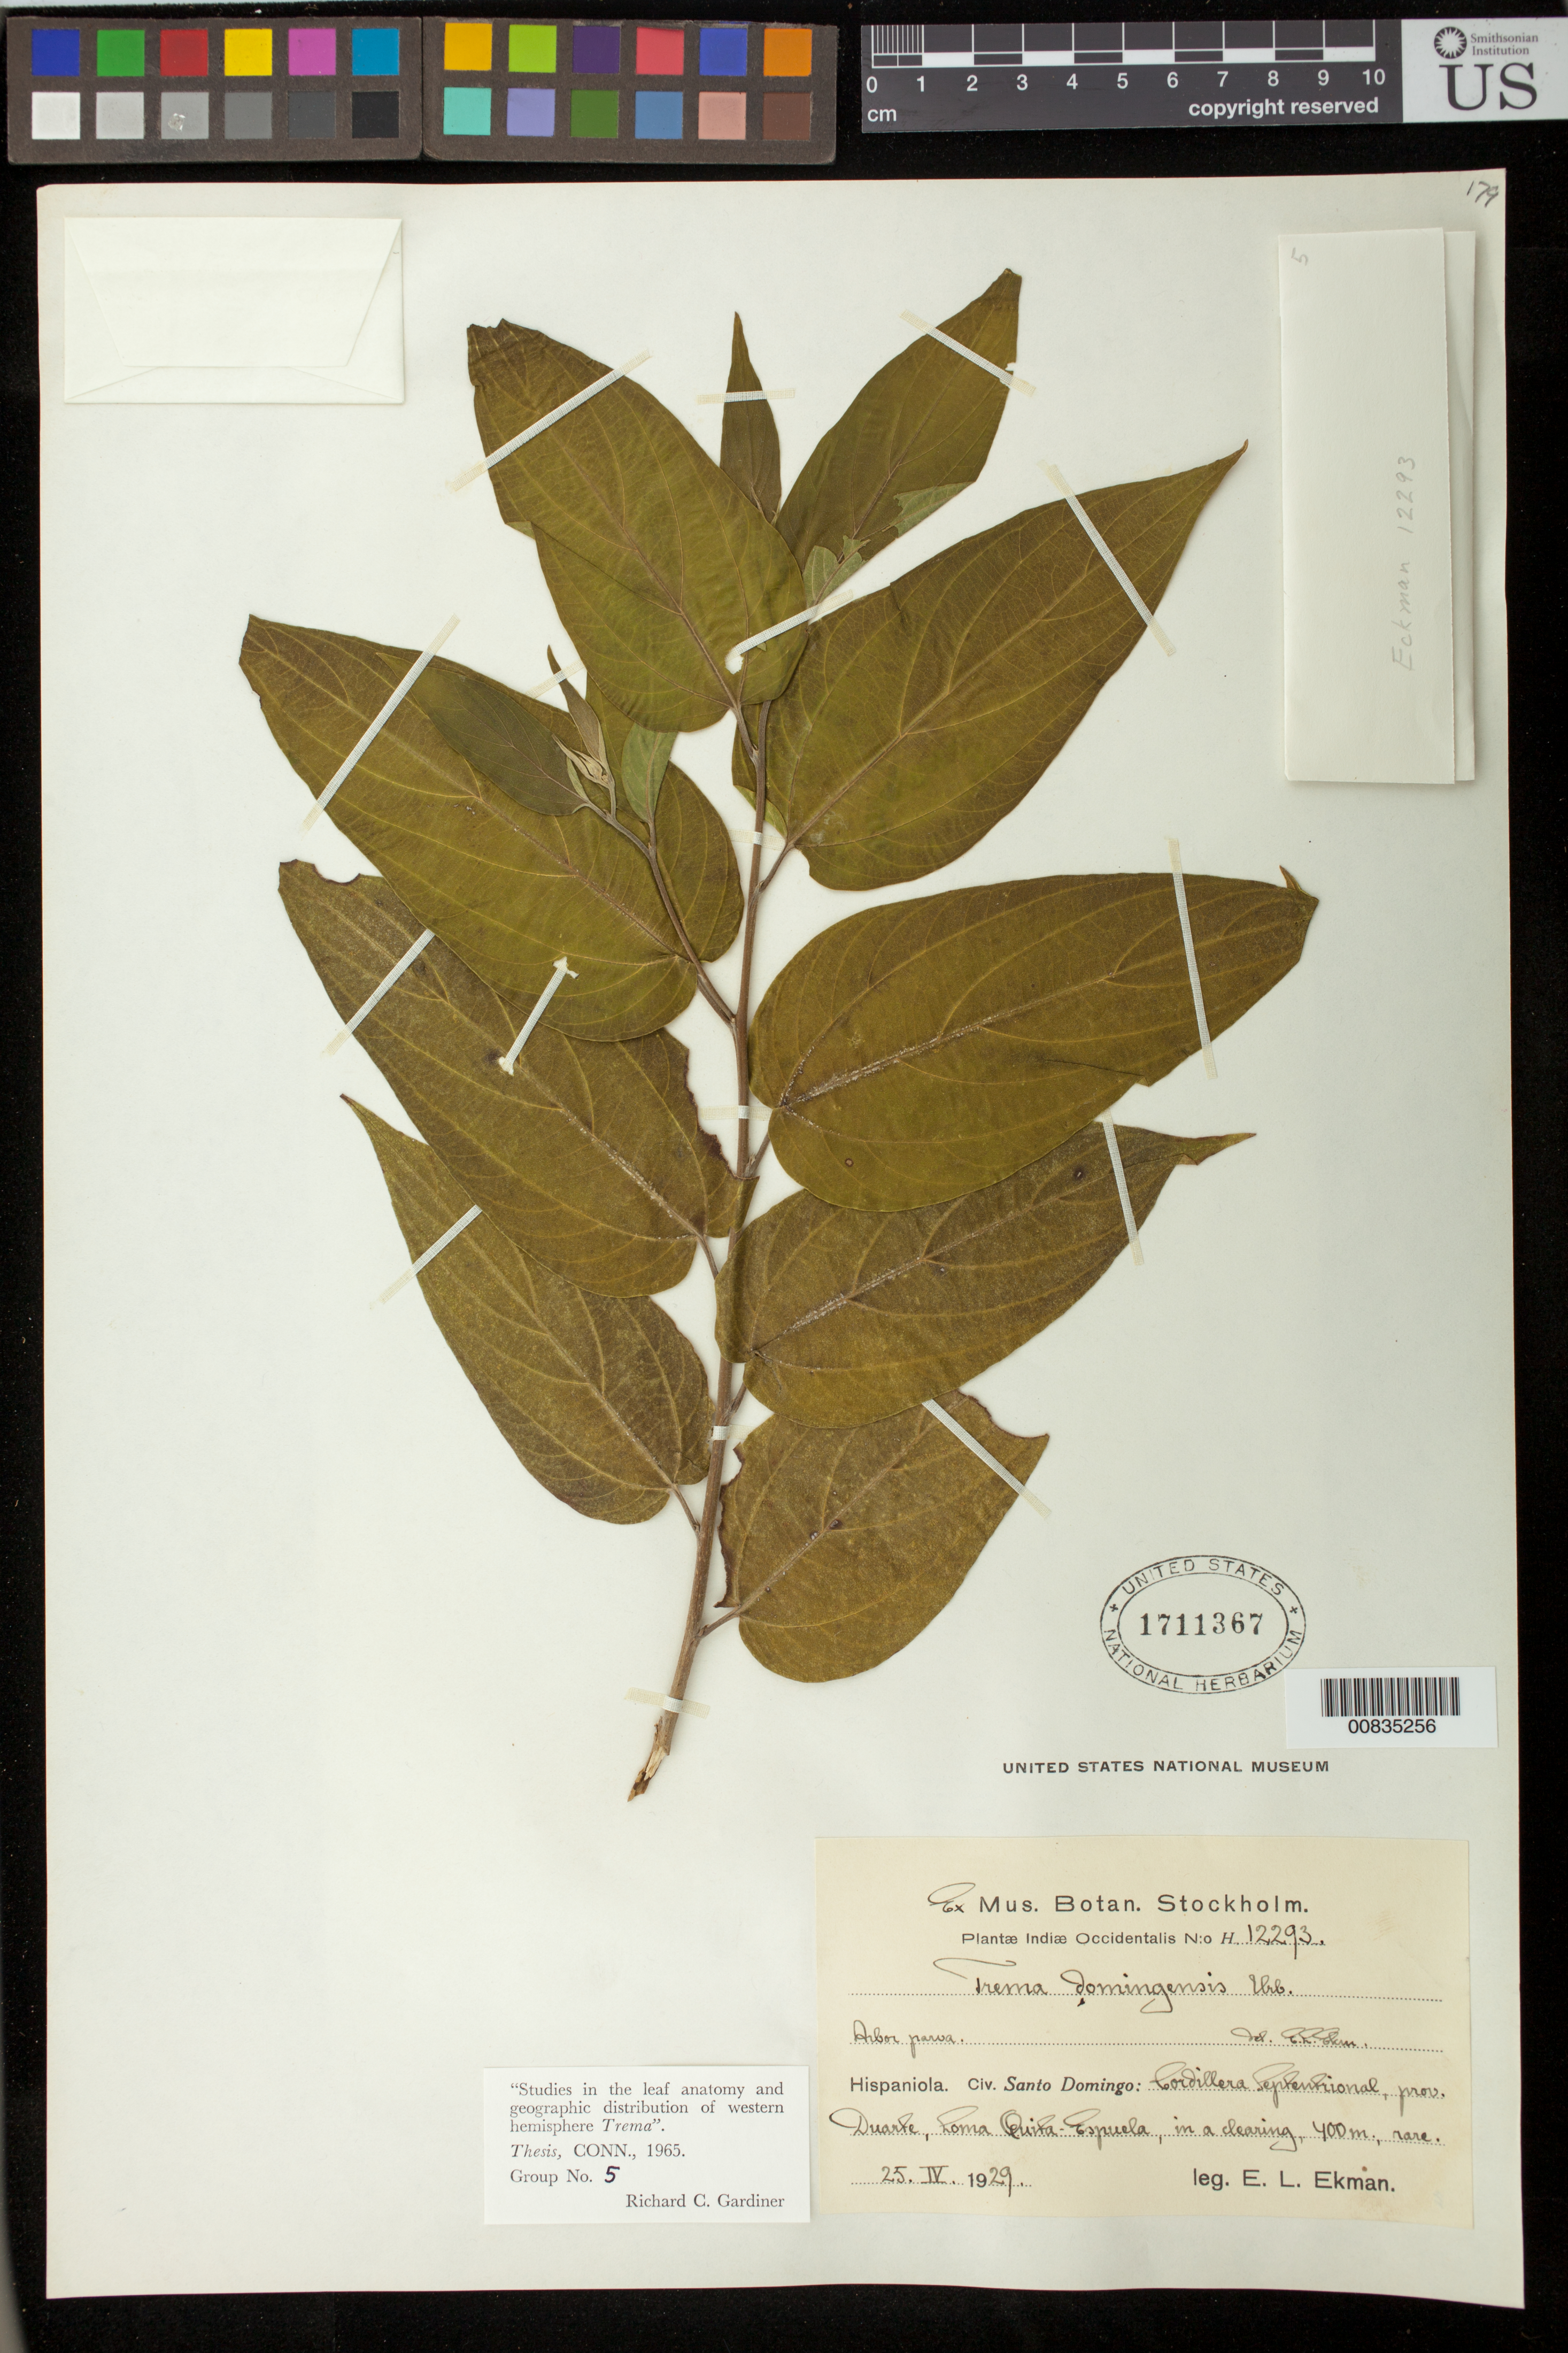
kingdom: Plantae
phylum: Tracheophyta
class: Magnoliopsida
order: Rosales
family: Cannabaceae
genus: Trema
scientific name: Trema domingense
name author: Urb.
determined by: Ekman, E. L.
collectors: E. L. Ekman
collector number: H 12293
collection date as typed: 25 Apr 1929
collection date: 1929-04-25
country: Dominican Republic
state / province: Duarte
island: Hispaniola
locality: Cordillera Septentrional, Loma Quita-Espuela.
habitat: In a clearing.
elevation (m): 400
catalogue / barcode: US 1711367